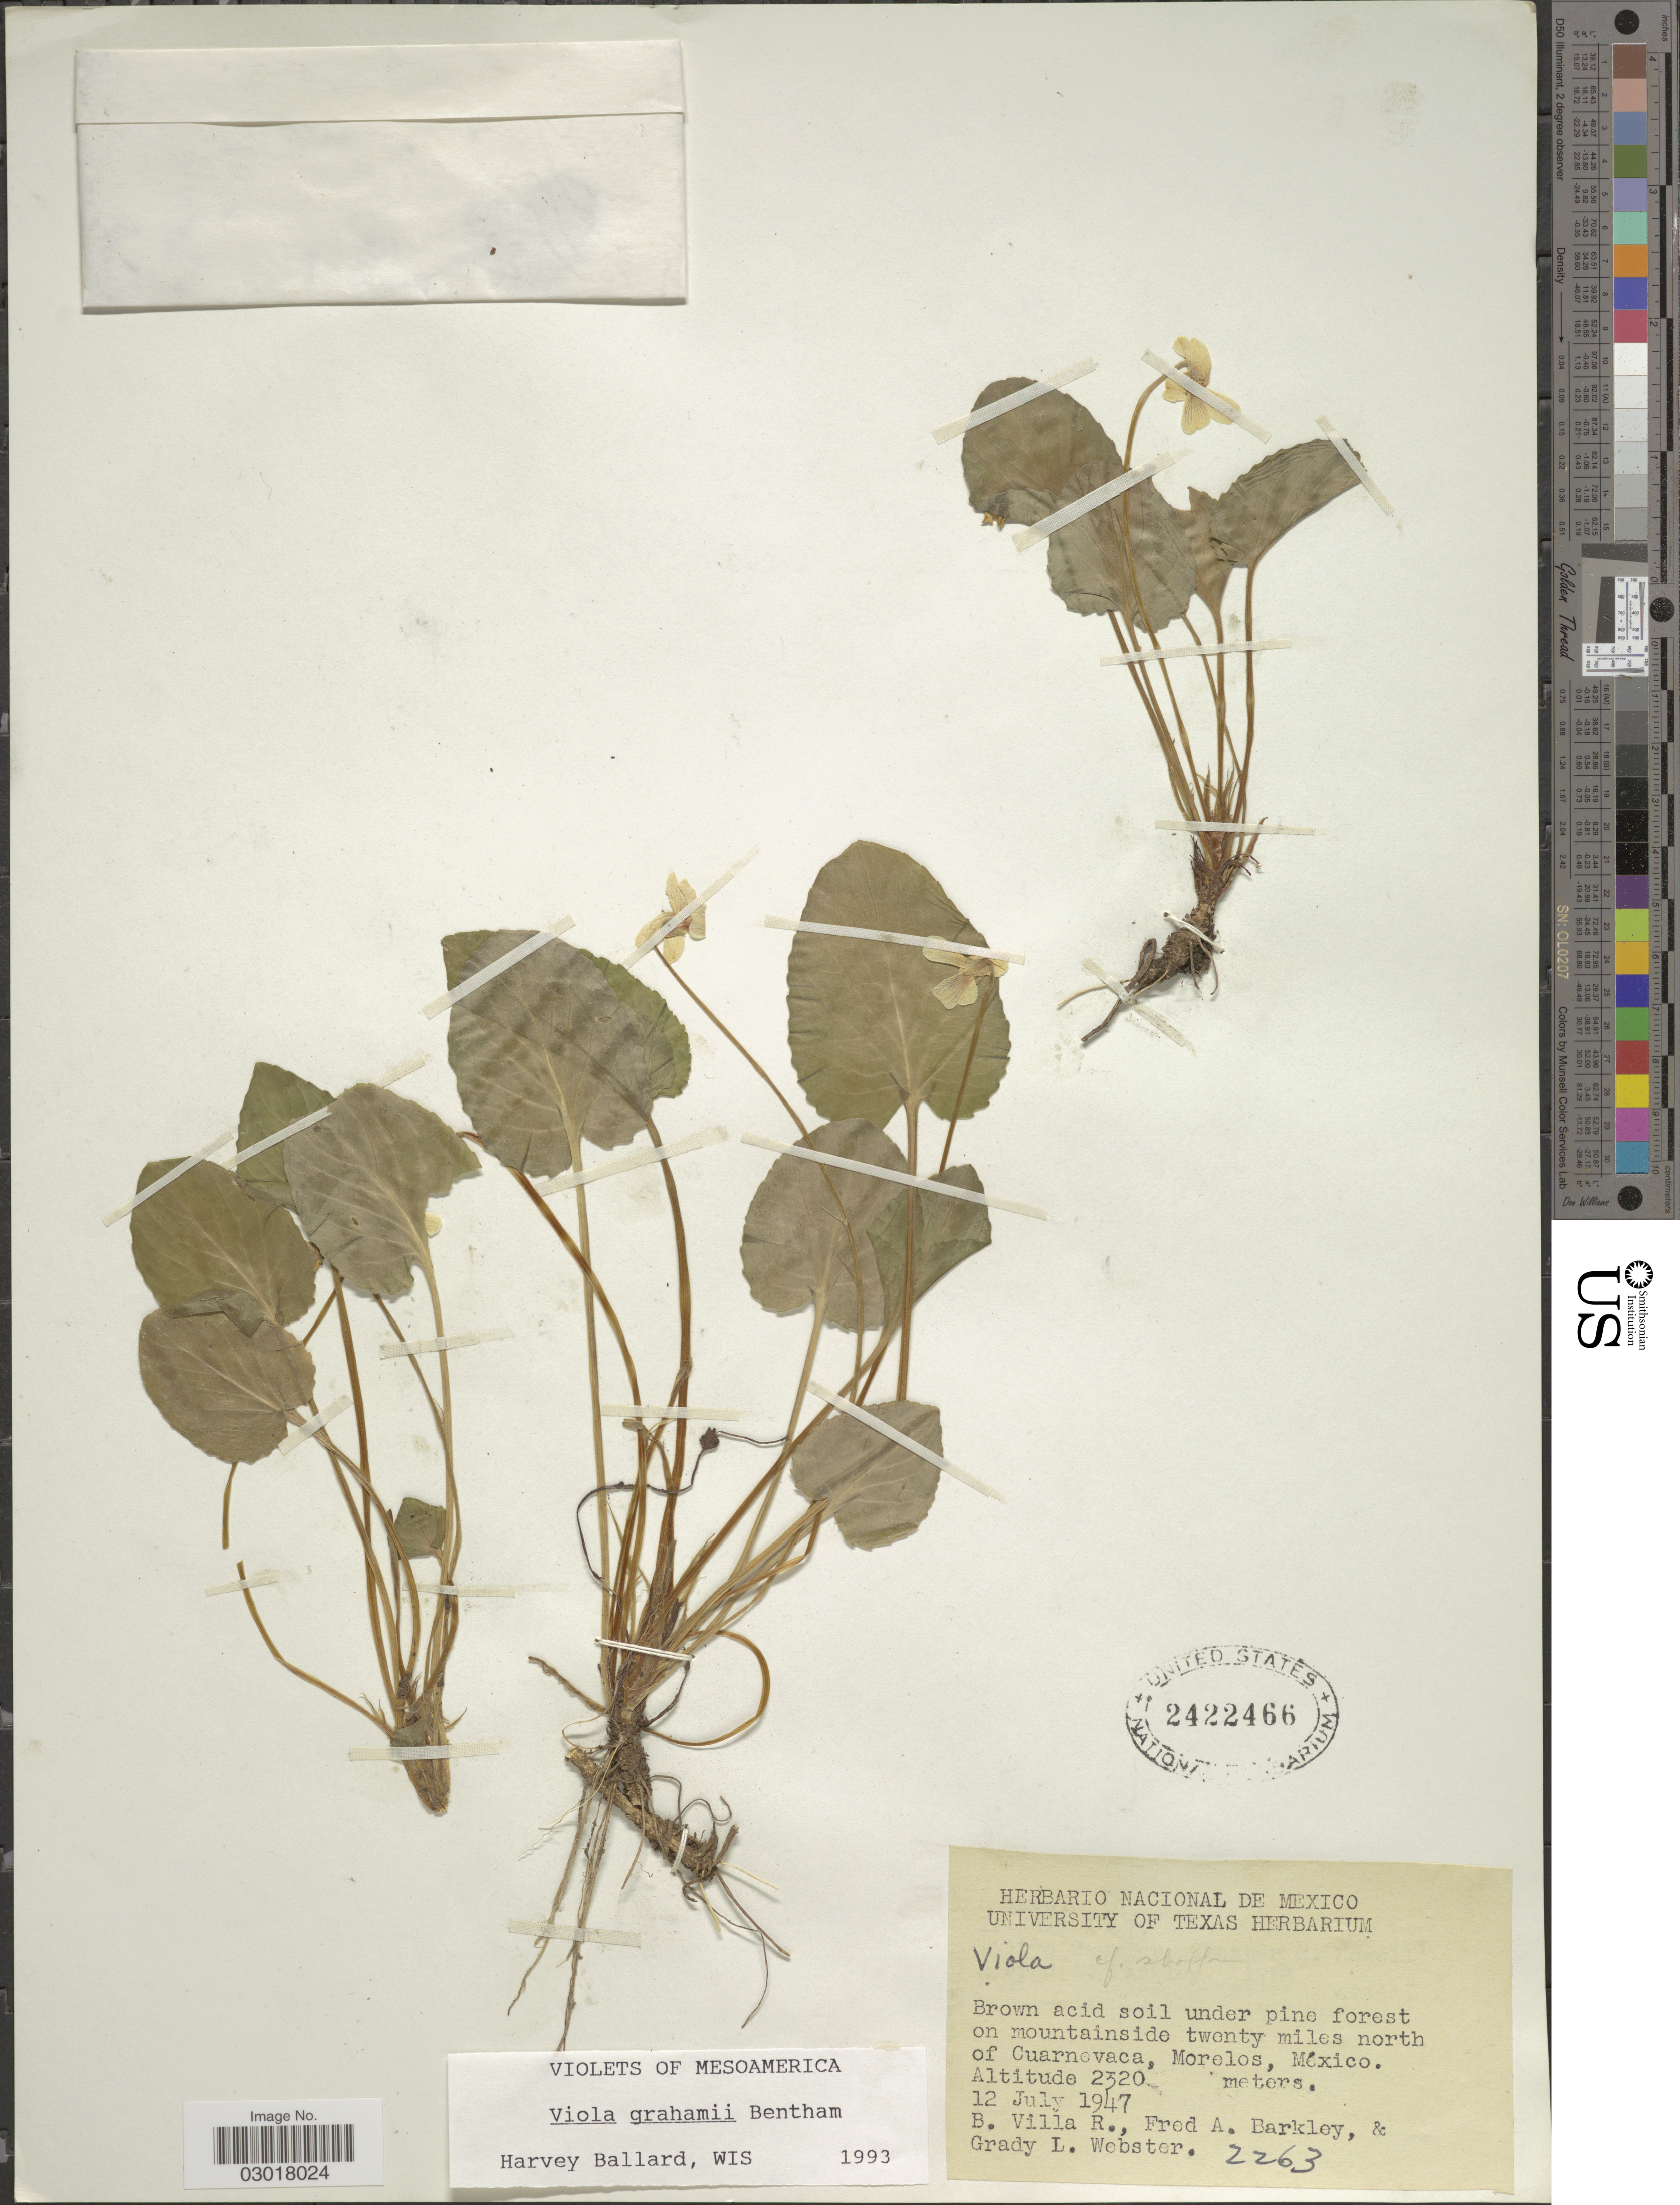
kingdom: Plantae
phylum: Tracheophyta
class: Magnoliopsida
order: Malpighiales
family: Violaceae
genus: Viola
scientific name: Viola grahamii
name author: Benth.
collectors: B. Villa R., F. A. Barkley & G. L. Webster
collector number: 2263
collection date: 1947-07-12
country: Mexico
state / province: Morelos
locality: On mountainside twenty miles north of Cuarnevaca.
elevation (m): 2320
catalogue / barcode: US 2422466